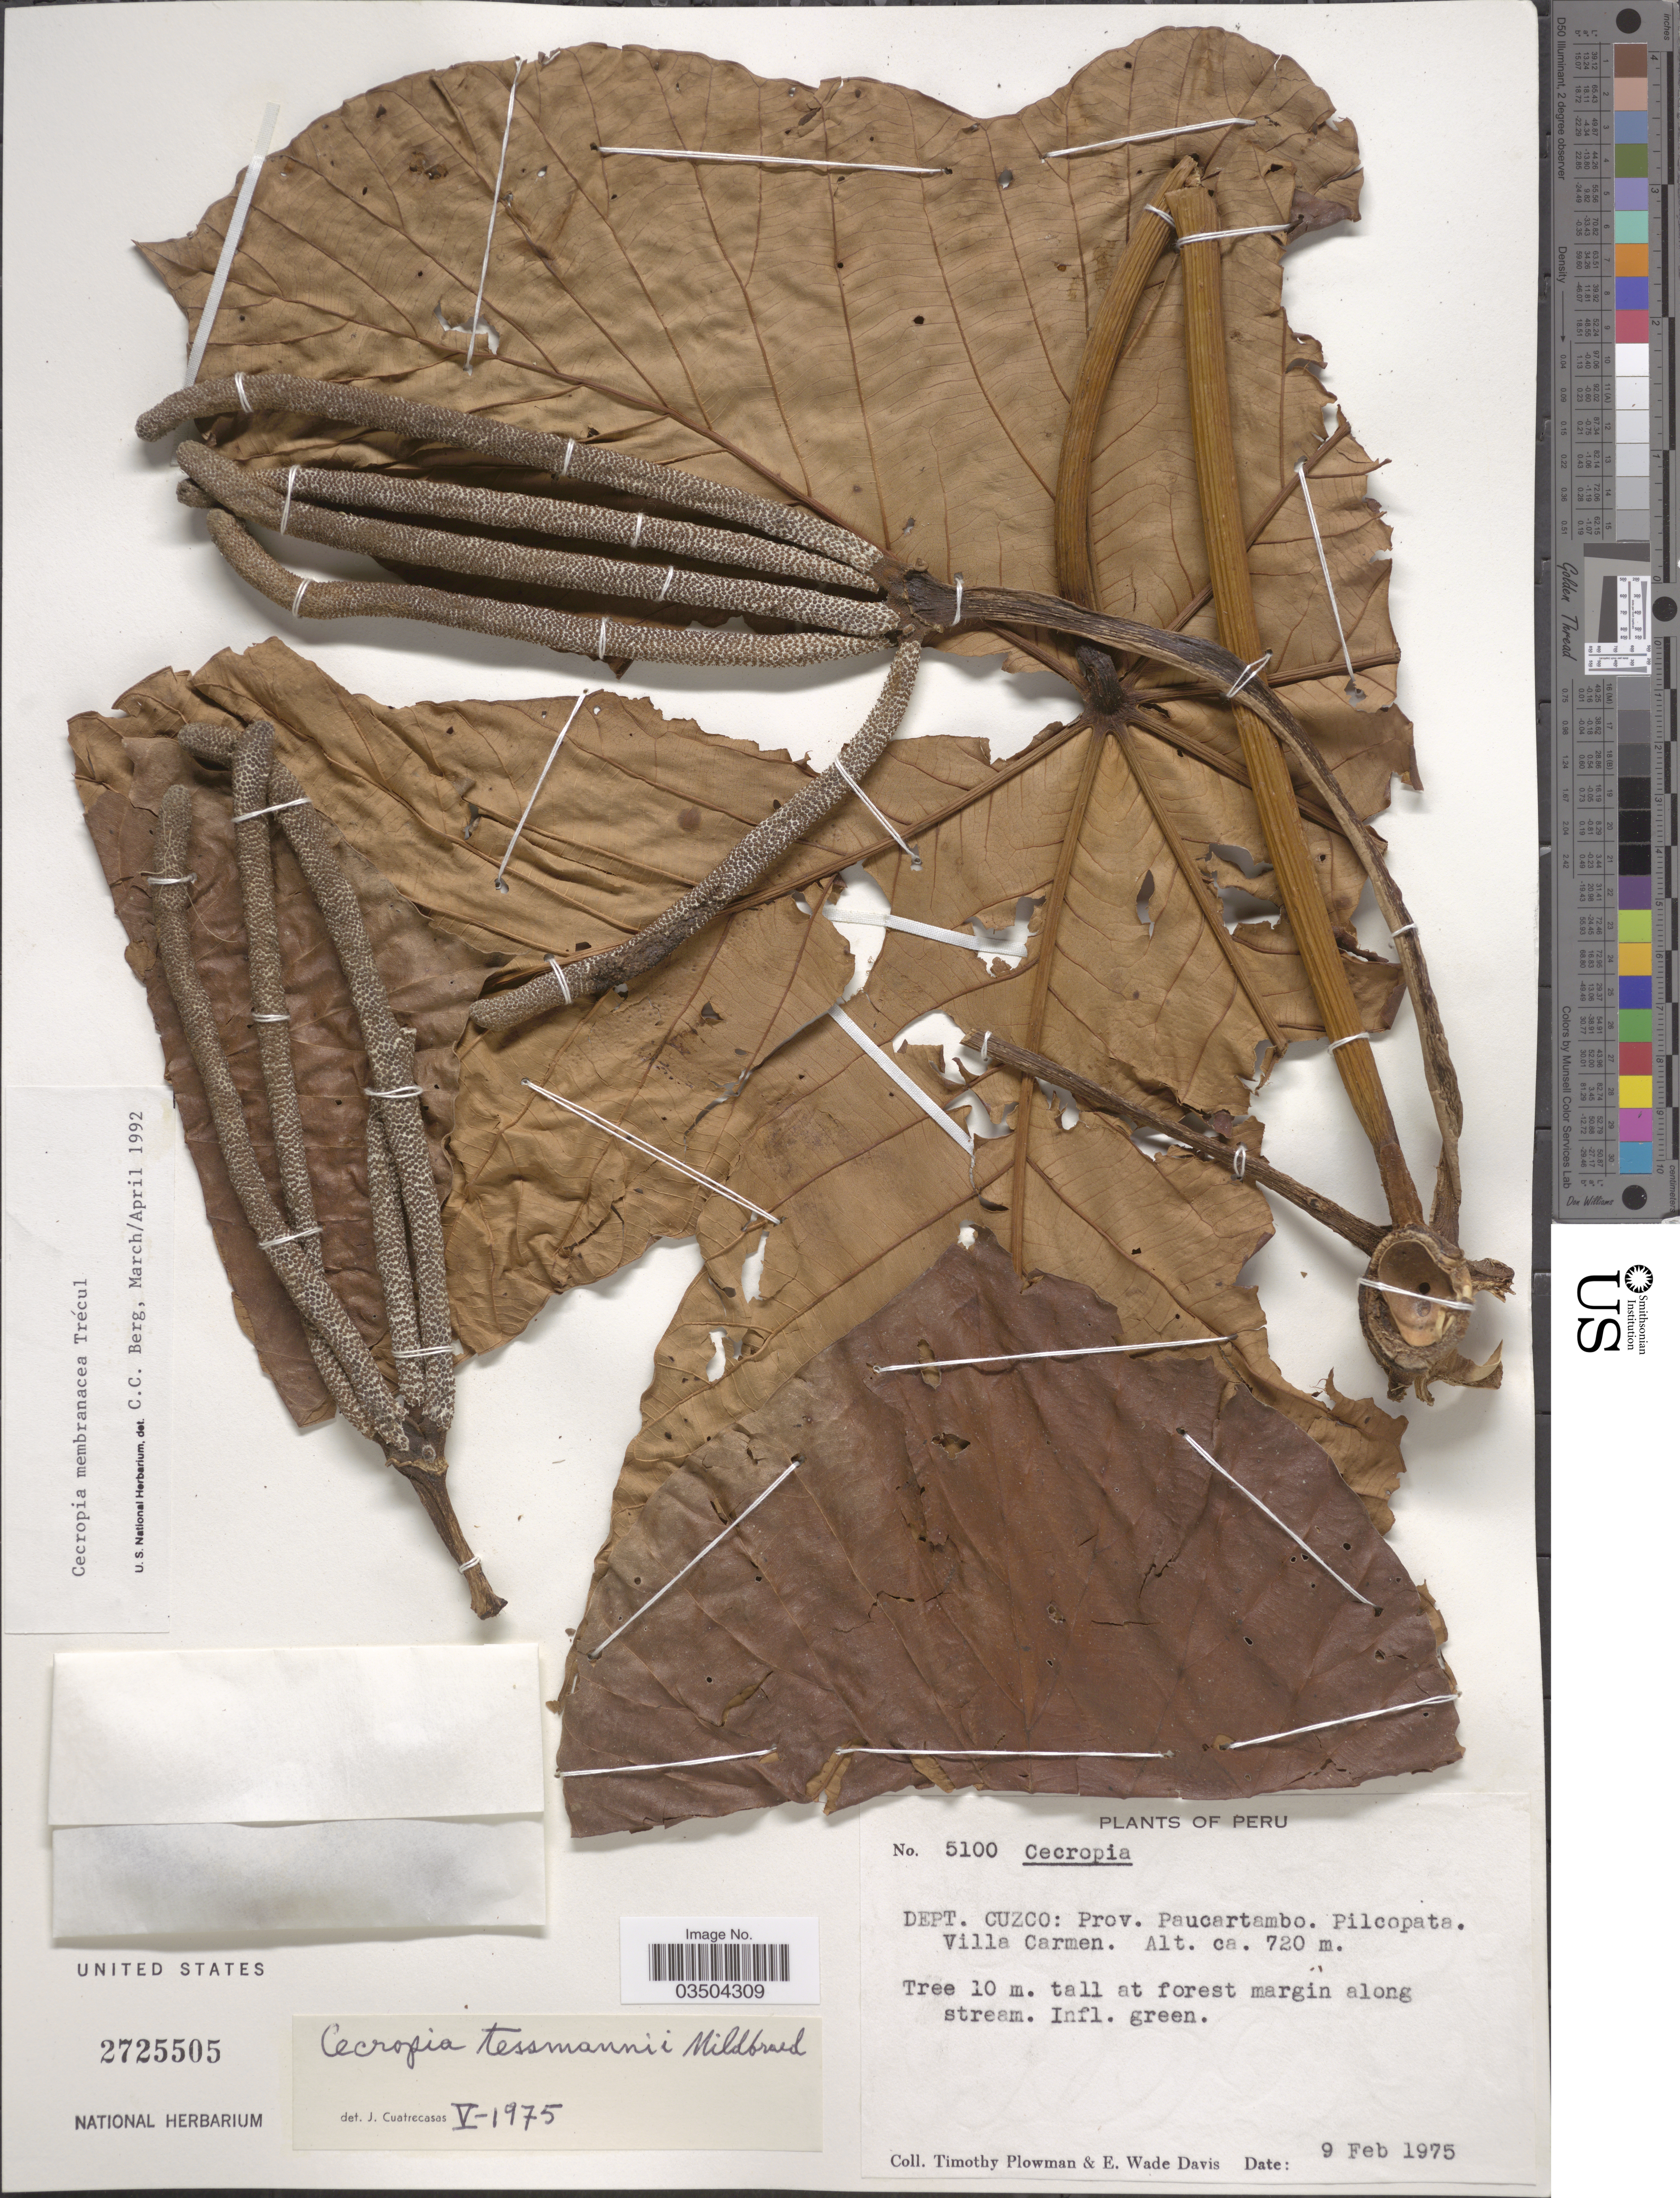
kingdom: Plantae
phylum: Tracheophyta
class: Magnoliopsida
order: Rosales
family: Urticaceae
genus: Cecropia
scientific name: Cecropia membranacea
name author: Trécul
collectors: T. Plowman & E. Wade-Davis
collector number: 5100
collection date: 1975-02-09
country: Peru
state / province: Cusco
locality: Dept. Cuzco: Prov. Paucartambo. Pilcopata. Villa Carmen.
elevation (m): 720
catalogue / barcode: US 2725505